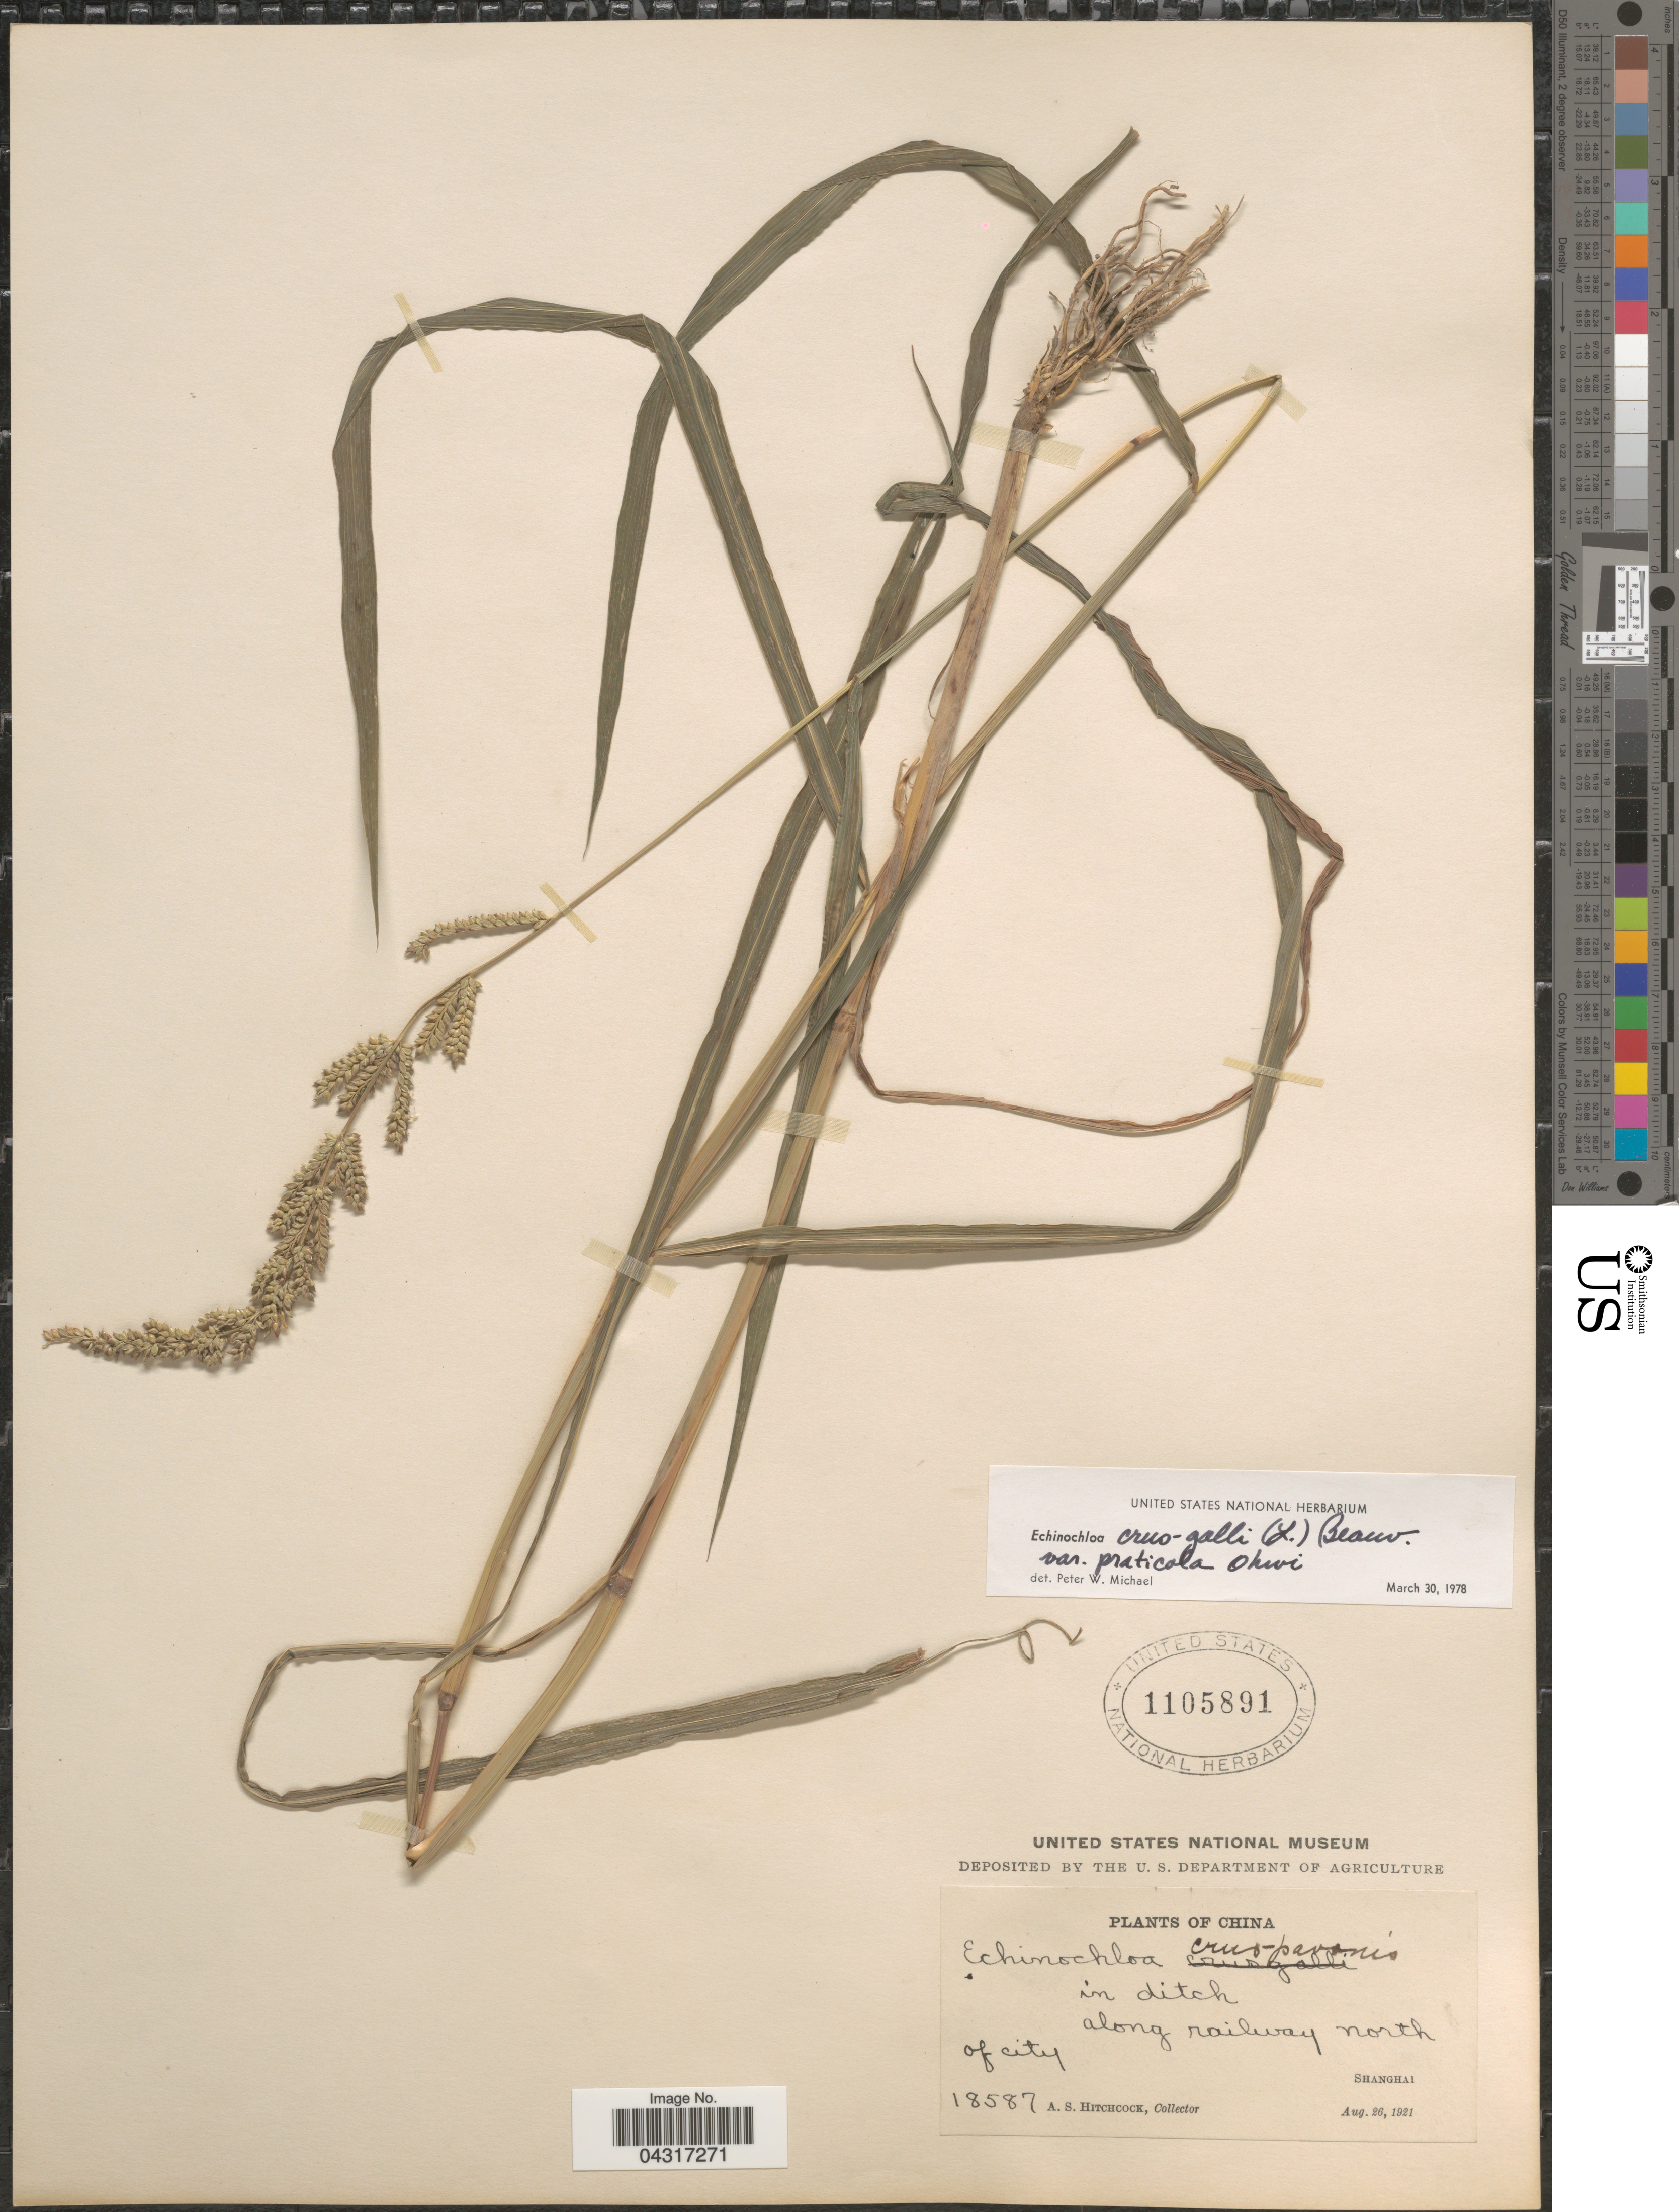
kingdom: Plantae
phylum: Tracheophyta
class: Liliopsida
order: Poales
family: Poaceae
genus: Echinochloa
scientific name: Echinochloa crus-galli var. praticola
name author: Ohwi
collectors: A. S. Hitchcock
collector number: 18587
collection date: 1921-08-26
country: China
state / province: Shanghai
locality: In ditch along railway north of city. Shanghai.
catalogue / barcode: US 1105891